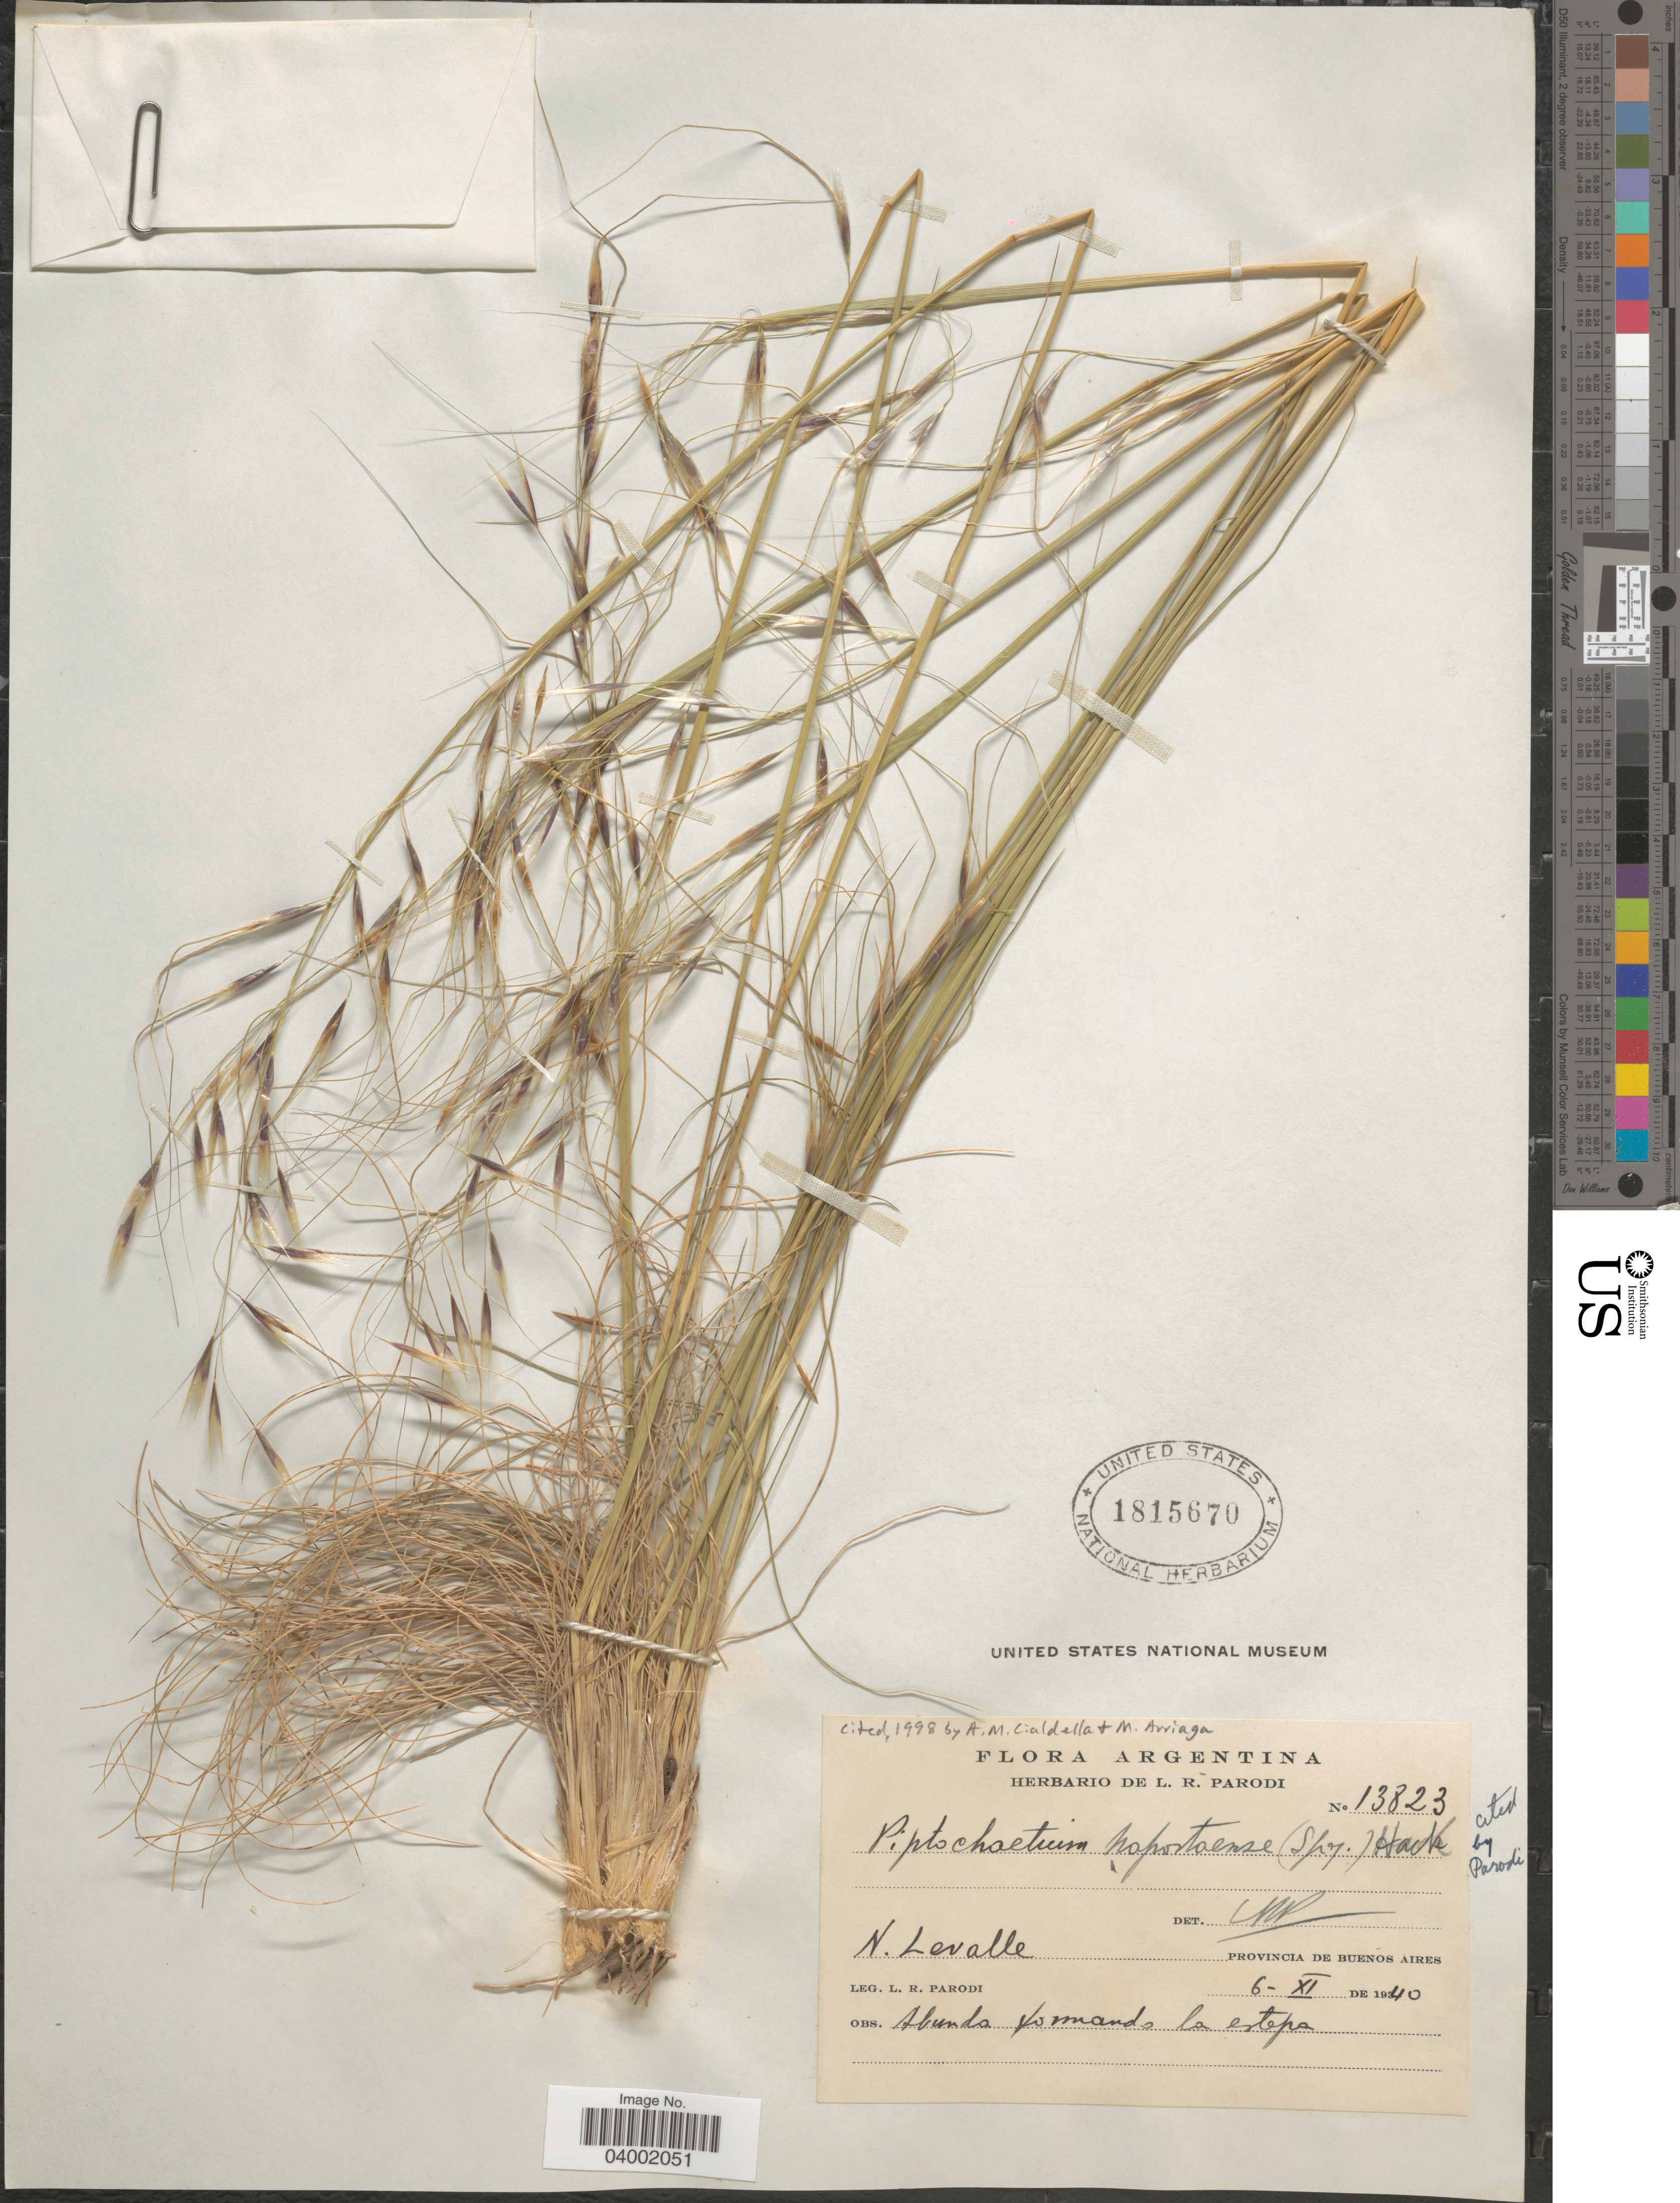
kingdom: Plantae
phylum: Tracheophyta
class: Liliopsida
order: Poales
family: Poaceae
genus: Piptochaetium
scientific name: Piptochaetium napostaense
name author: (Speg.) Hack.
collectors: L. R. Parodi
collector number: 13823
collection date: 1940-11-06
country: Argentina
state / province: Buenos Aires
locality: N. Levalle.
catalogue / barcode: US 1815670